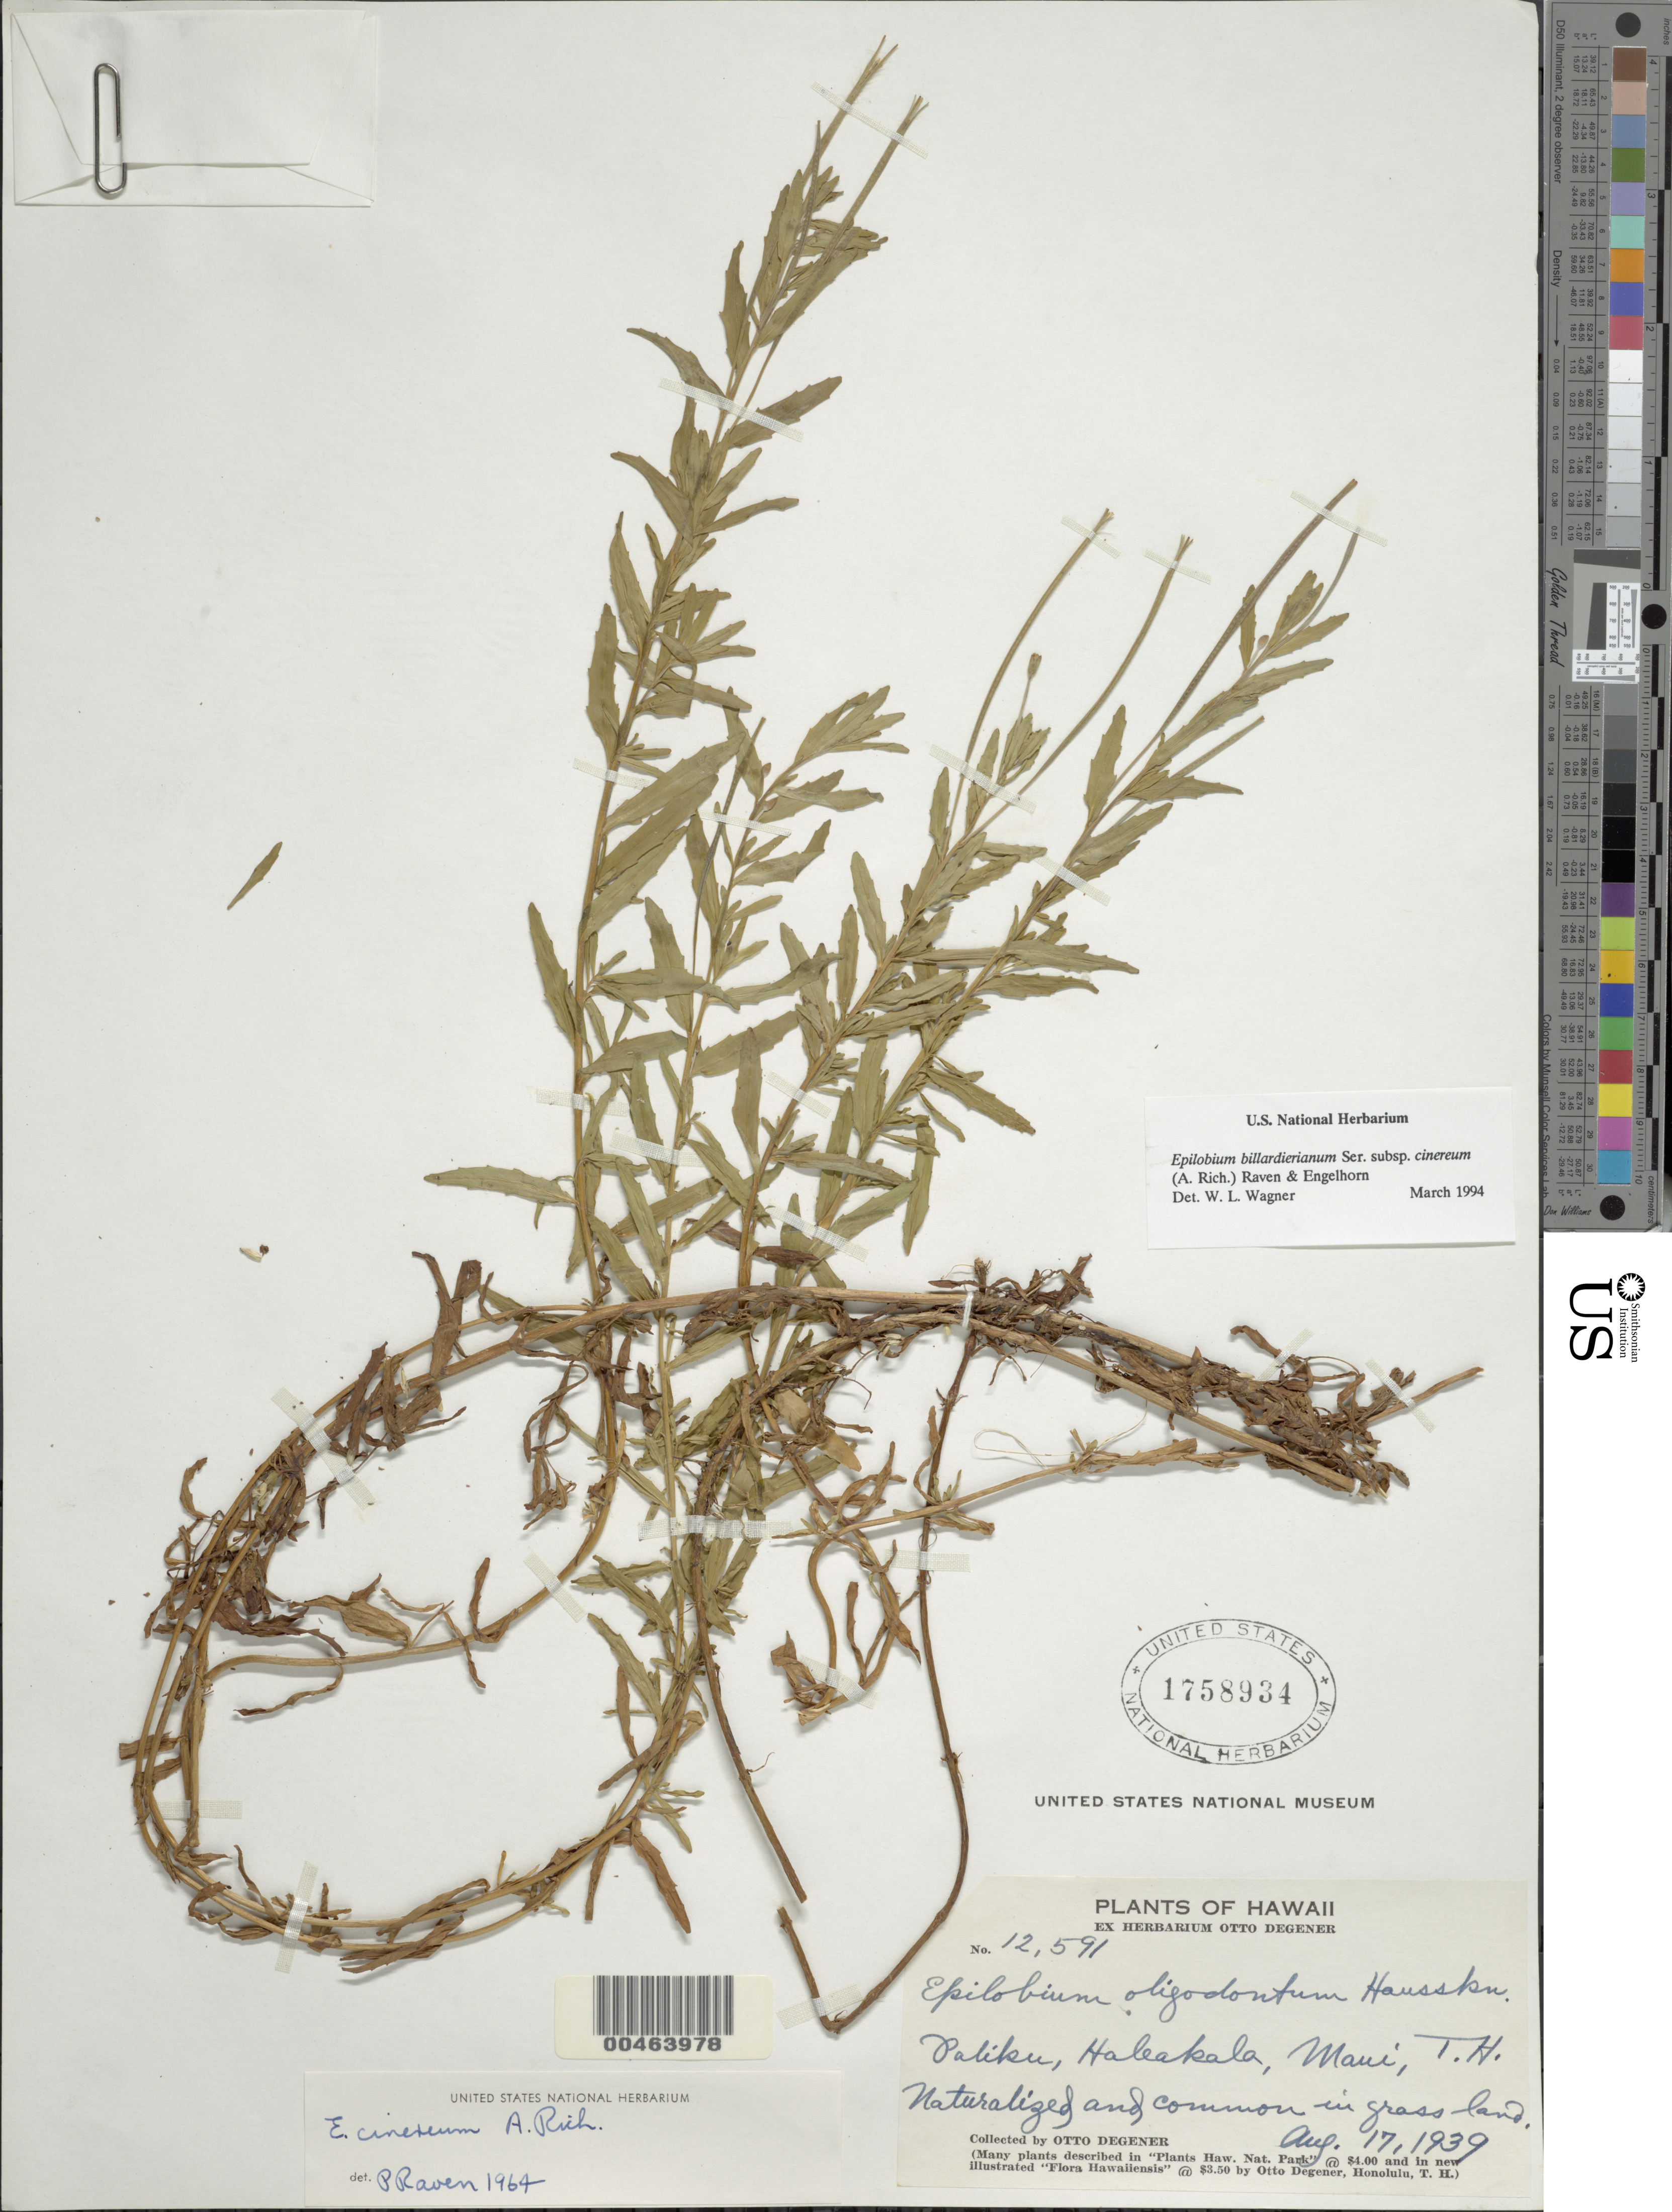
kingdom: Plantae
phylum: Tracheophyta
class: Magnoliopsida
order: Myrtales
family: Onagraceae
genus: Epilobium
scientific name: Epilobium billardiereanum subsp. cinereum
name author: (A. Rich.) P.H. Raven & Engelhorn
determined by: Wagner, W. L., (BOT), Smithsonian Institution - National Museum of Natural History (UNITED STATES)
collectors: O. Degener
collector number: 12591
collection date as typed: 17 Aug 1939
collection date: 1939-08-17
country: United States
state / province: Hawaii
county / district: Maui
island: Maui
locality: Paliku, Haleakala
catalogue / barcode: US 1758934